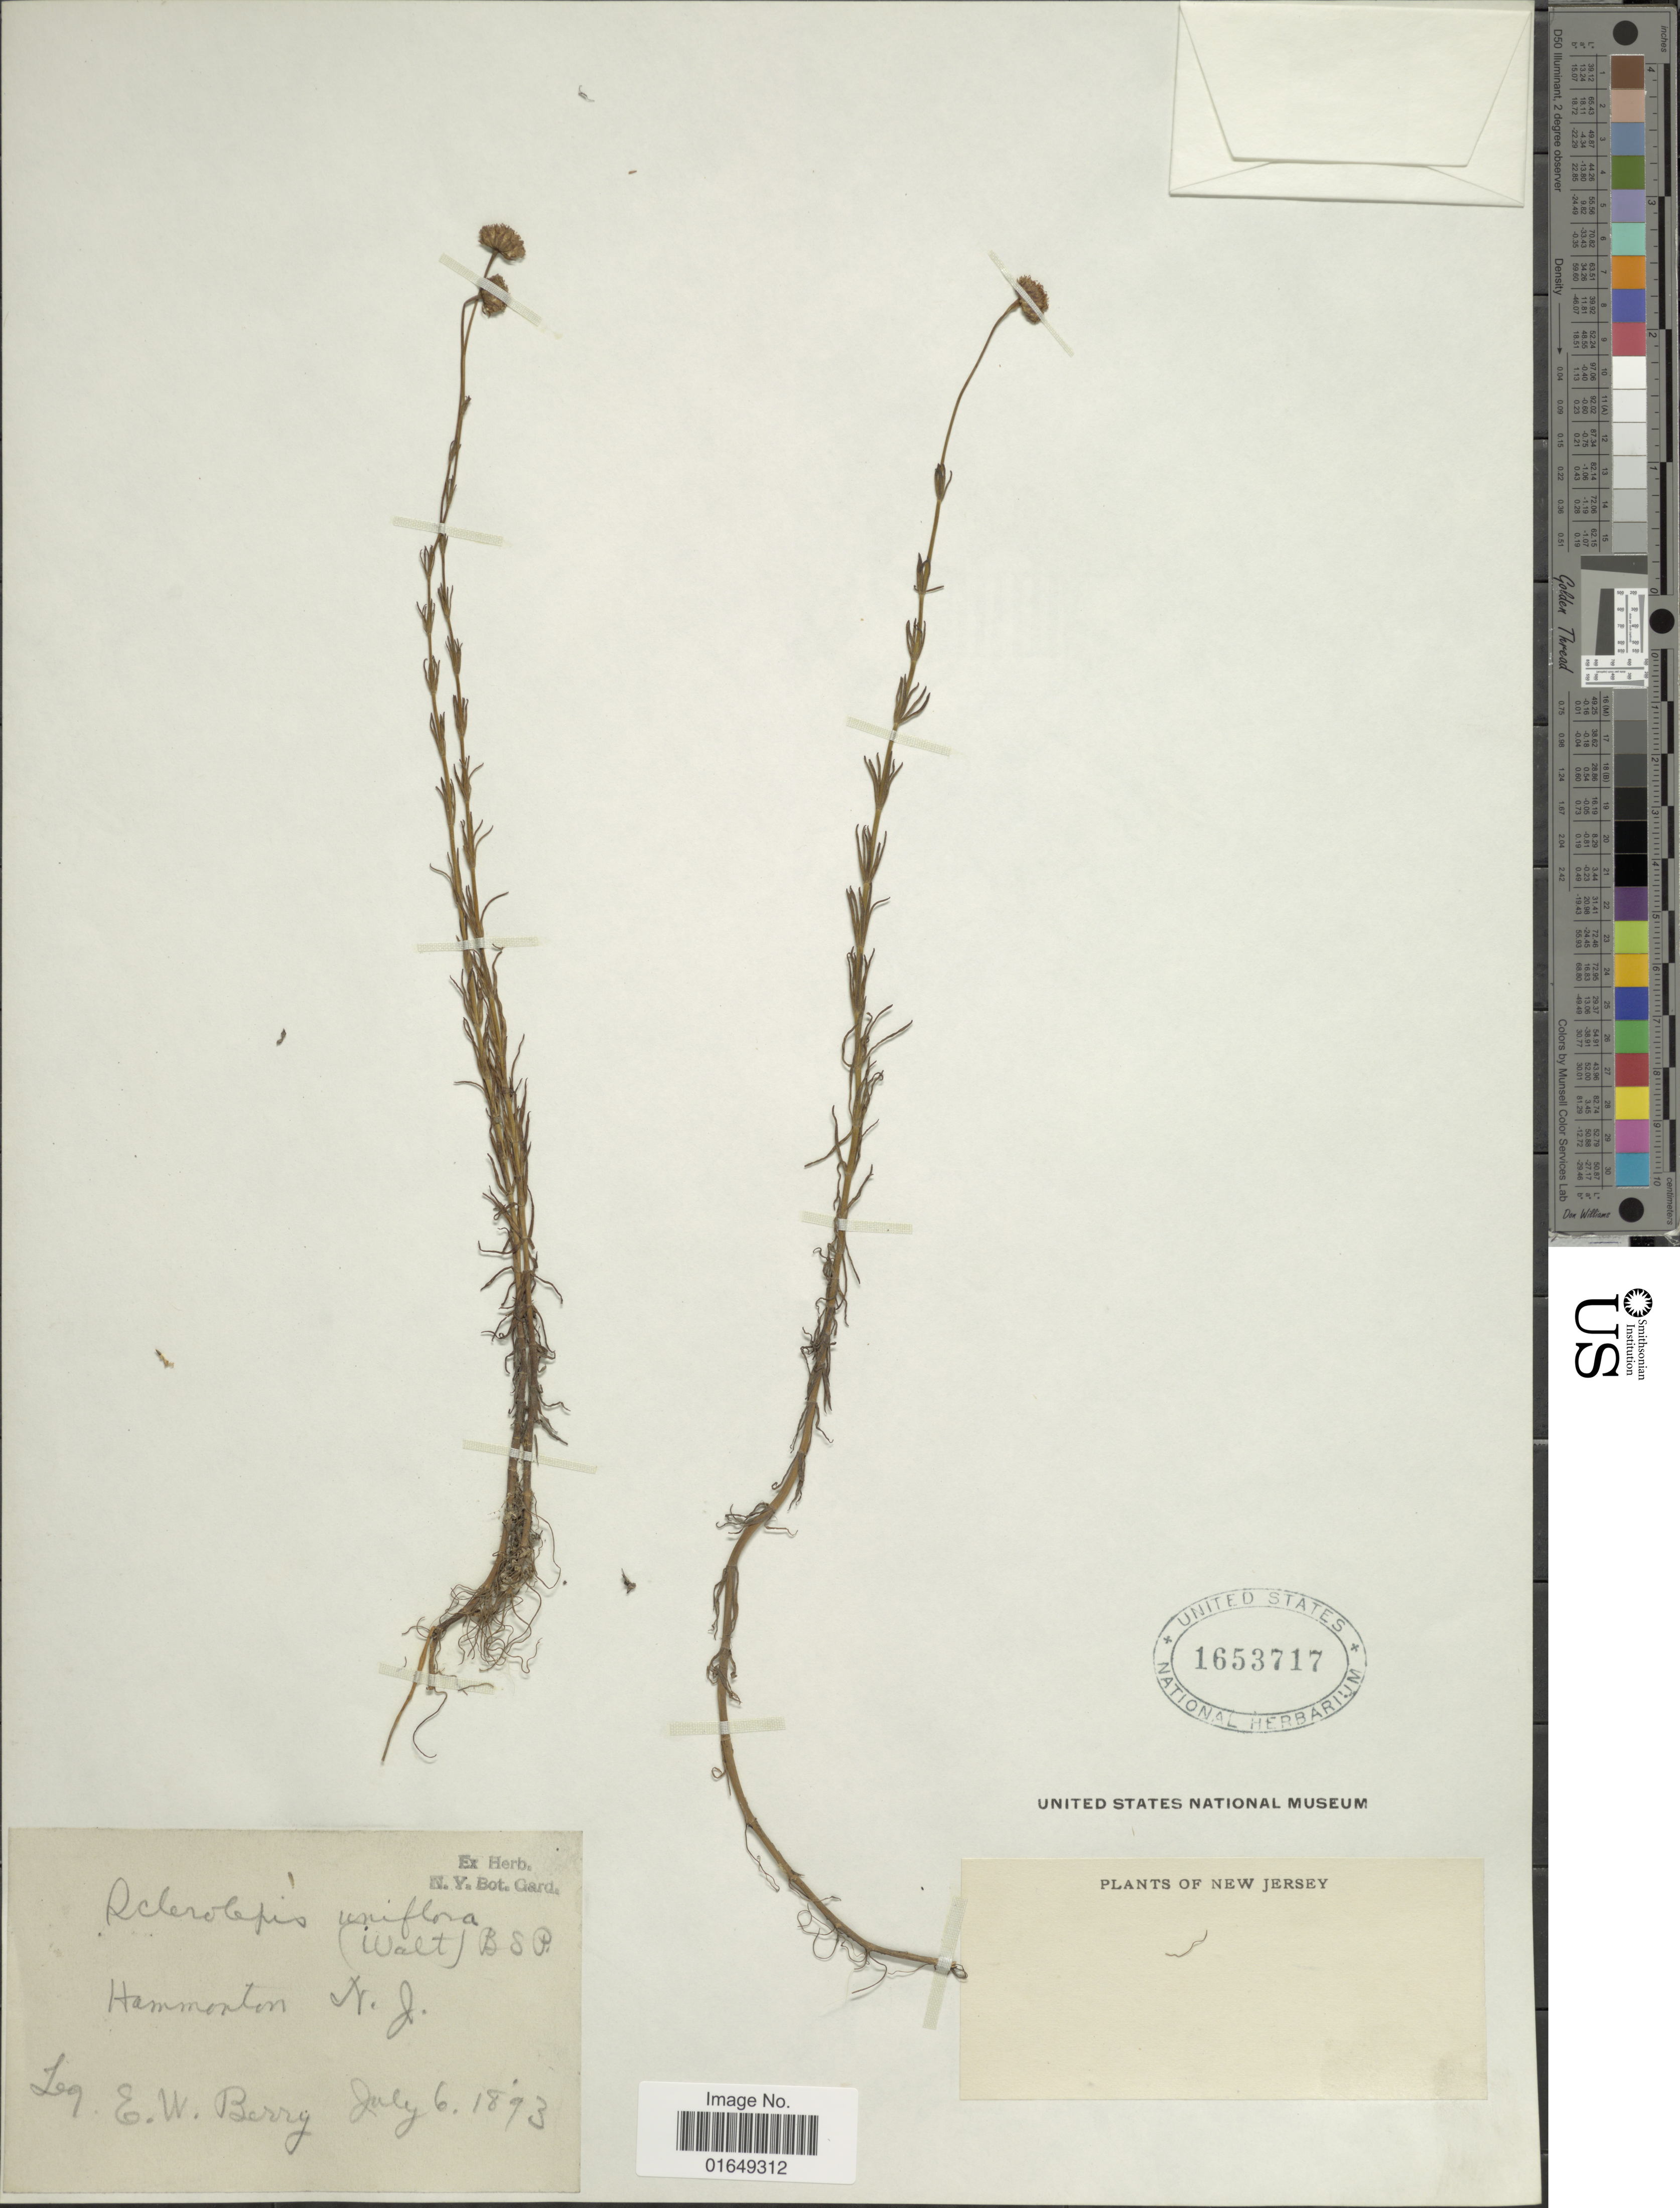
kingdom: Plantae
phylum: Tracheophyta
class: Magnoliopsida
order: Asterales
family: Asteraceae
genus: Sclerolepis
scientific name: Sclerolepis uniflora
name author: (Walter) Britton et al.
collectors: E. Berry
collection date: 1893-07-06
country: United States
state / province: New Jersey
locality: Hammonton.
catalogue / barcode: US 1653717